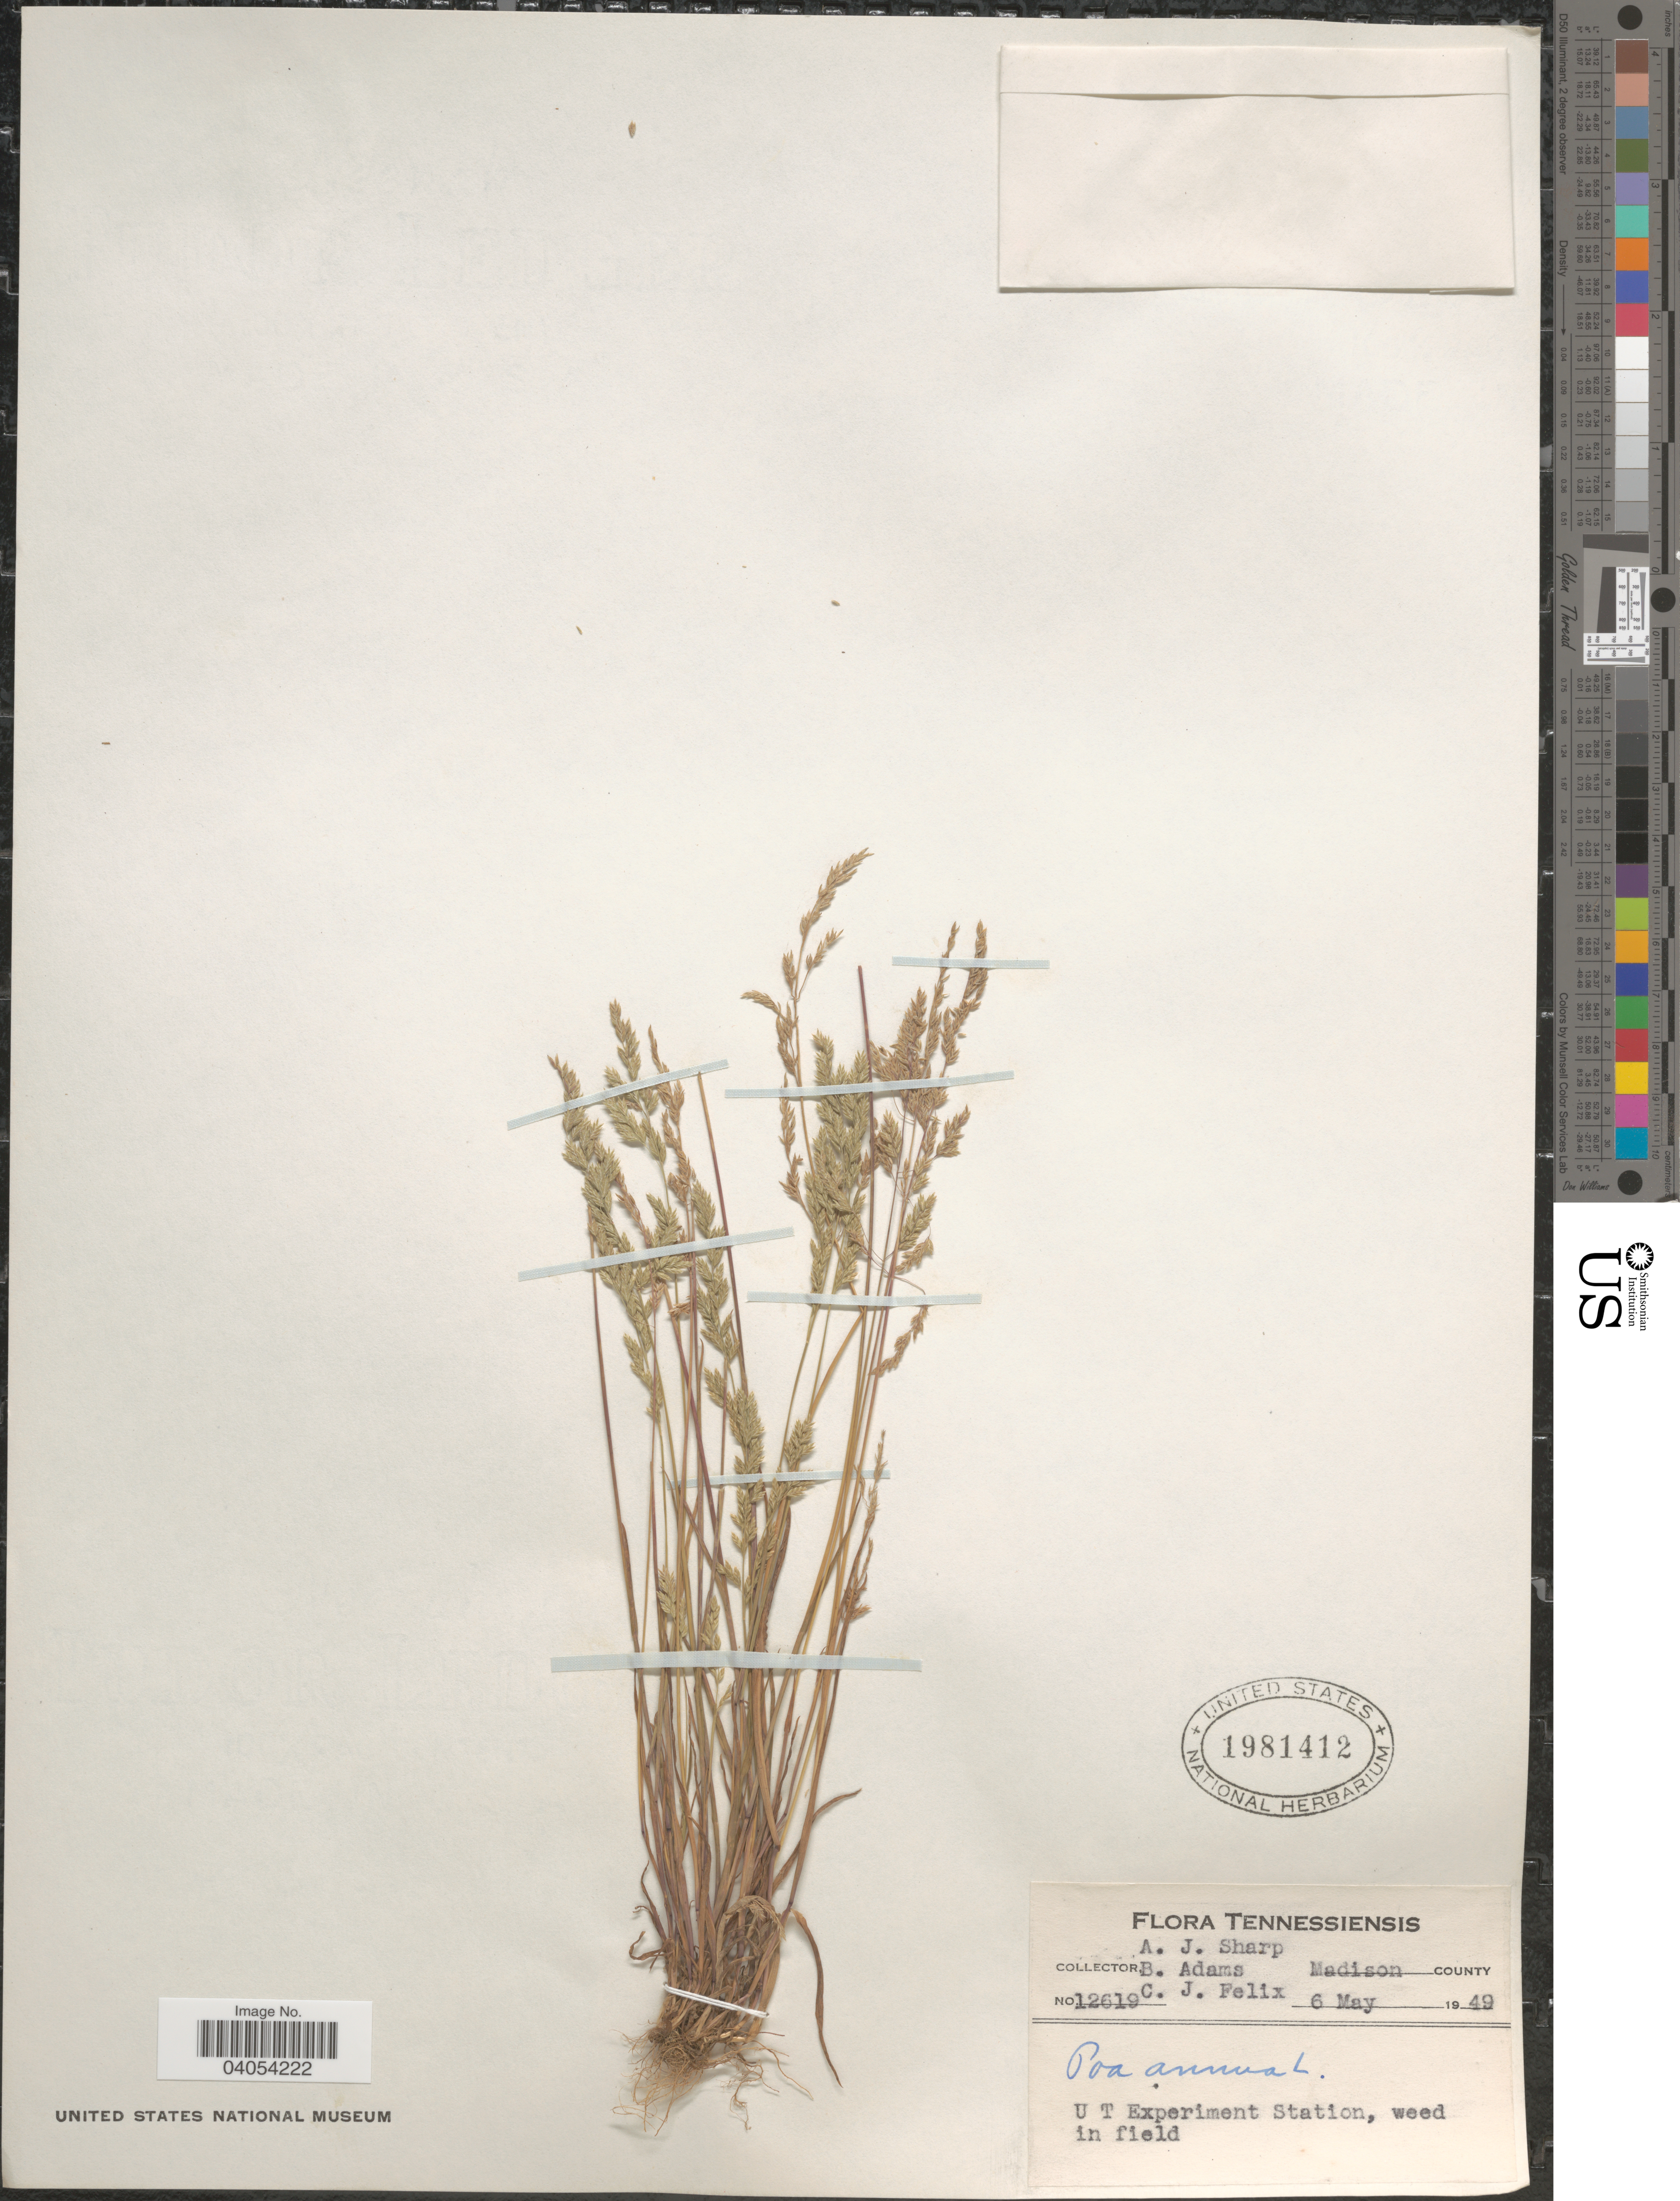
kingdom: Plantae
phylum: Tracheophyta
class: Liliopsida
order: Poales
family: Poaceae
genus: Poa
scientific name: Poa annua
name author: L.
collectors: A. J. Sharp, B. Adams & C. Felix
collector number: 12619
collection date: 1949-05-06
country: United States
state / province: Tennessee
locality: Madison County. U T Experiment Station.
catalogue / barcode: US 1981412